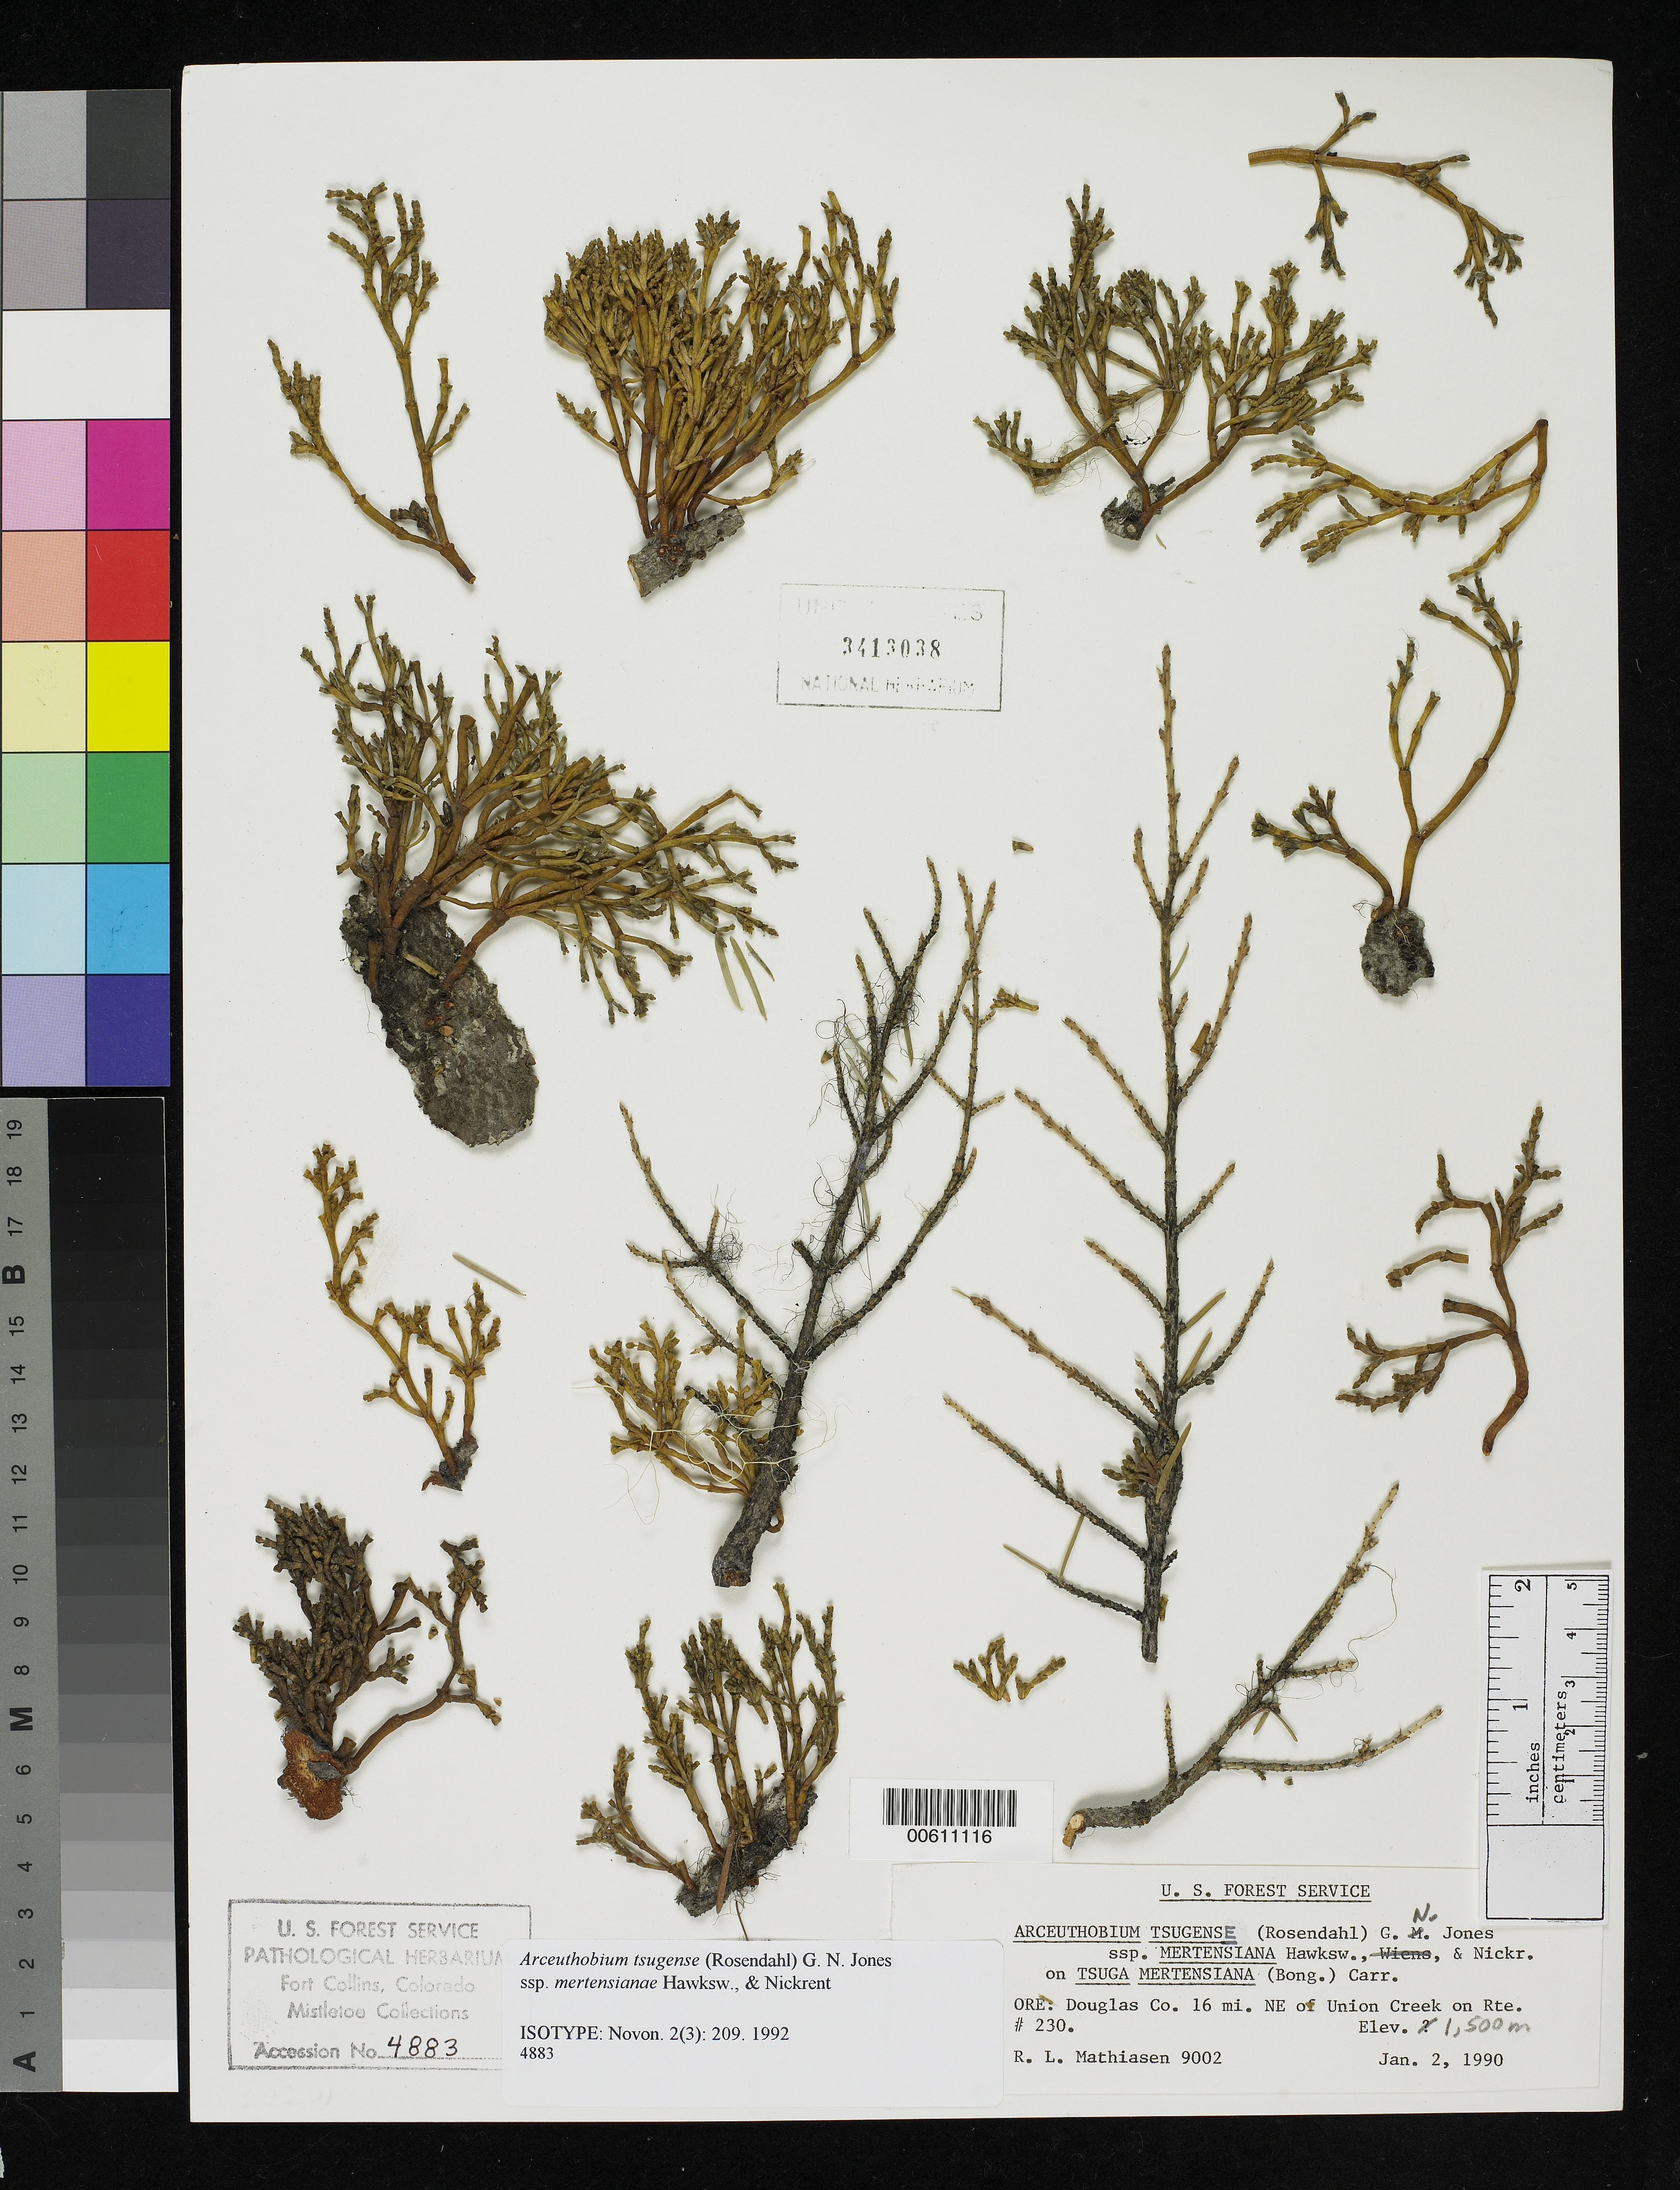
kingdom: Plantae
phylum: Tracheophyta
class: Magnoliopsida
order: Santalales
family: Viscaceae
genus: Arceuthobium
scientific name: Arceuthobium tsugense subsp. mertensianae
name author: Hawksw. et al.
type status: Isotype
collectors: R. Mathiasen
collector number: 9002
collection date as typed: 02 Jan 1990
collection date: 1990-01-02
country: United States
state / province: Oregon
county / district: Douglas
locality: Union Creek, 16 mi. NE of, on Rte. 230.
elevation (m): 1500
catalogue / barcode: US 3413038